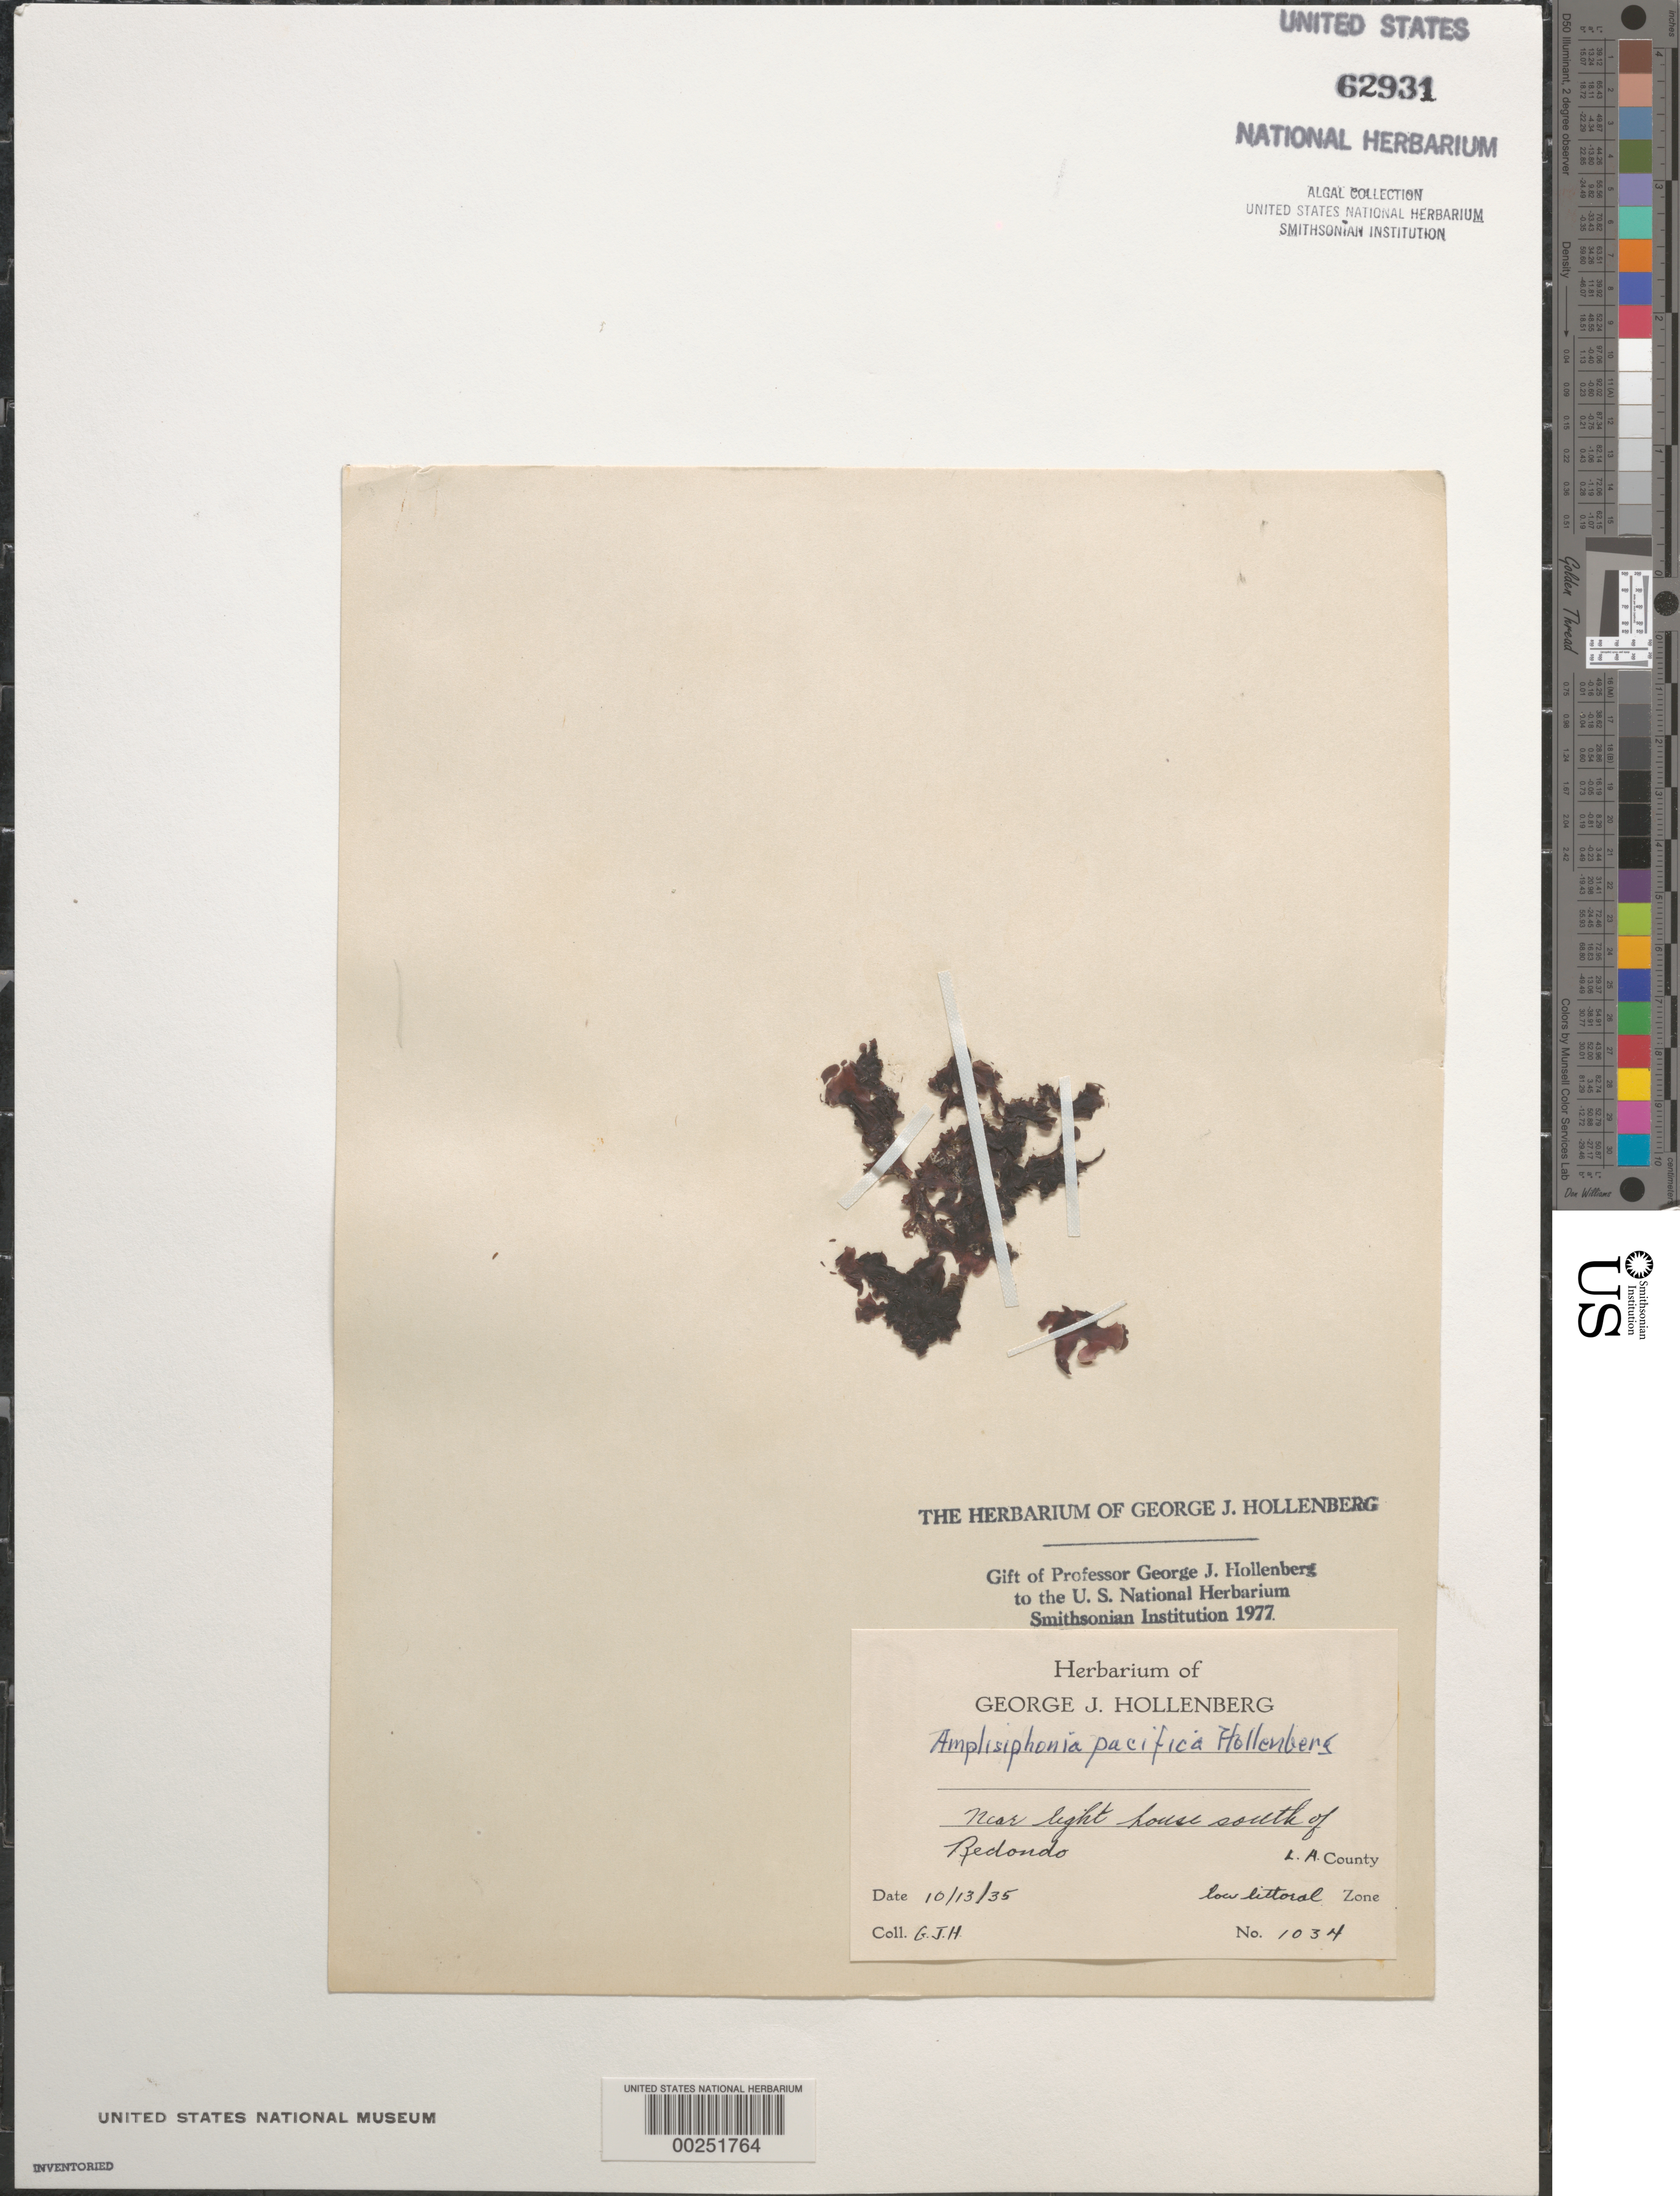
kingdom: Plantae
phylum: Rhodophyta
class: Florideophyceae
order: Ceramiales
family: Rhodomelaceae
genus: Amplisiphonia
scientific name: Amplisiphonia pacifica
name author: Hollenb.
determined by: Hollenberg, George J.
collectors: G. Hollenberg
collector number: GJH 1034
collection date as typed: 13 Oct 1935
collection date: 1935-10-13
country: United States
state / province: California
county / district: Los Angeles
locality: Near lighthouse south of Redondo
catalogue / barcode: US 62931